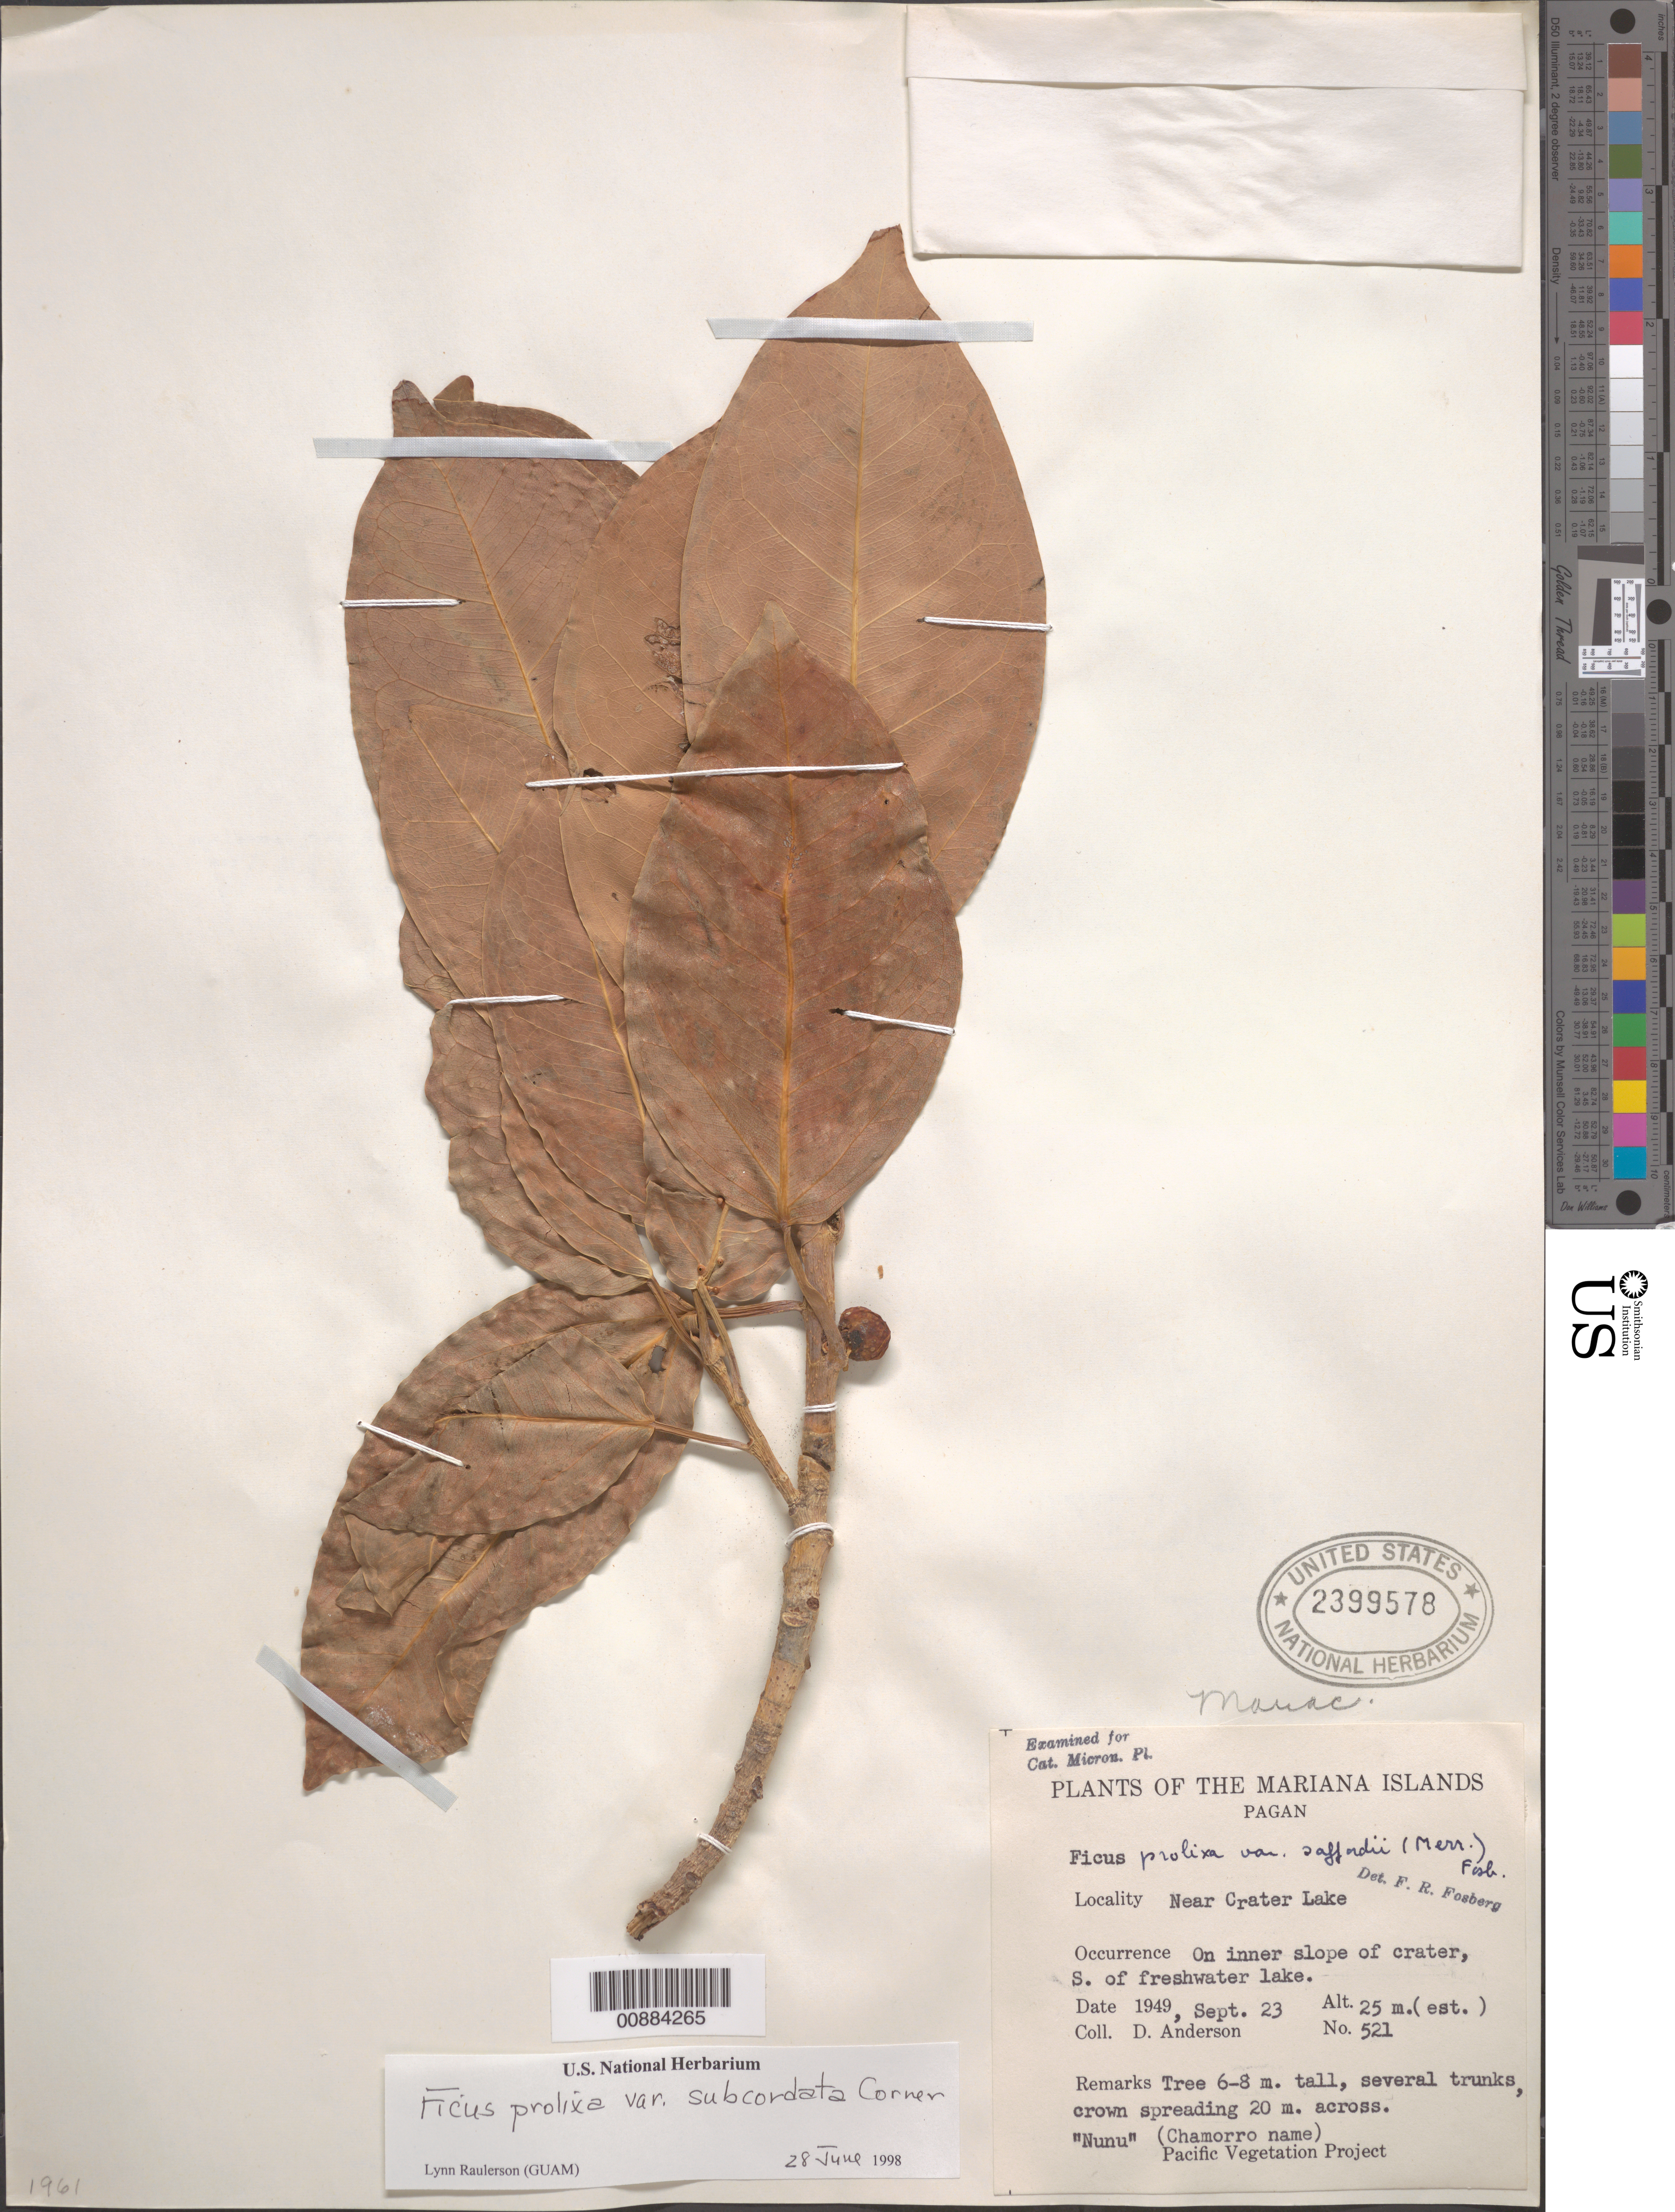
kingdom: Plantae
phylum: Tracheophyta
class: Magnoliopsida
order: Rosales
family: Moraceae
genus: Ficus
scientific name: Ficus prolixa var. subcordata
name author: Corner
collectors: D. Anderson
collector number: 521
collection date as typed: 23 Sep 1923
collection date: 1923-09-23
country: Northern Mariana Islands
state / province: Northern Islands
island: Pagan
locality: Near Crater Lake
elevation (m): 25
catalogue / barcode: US 2399578